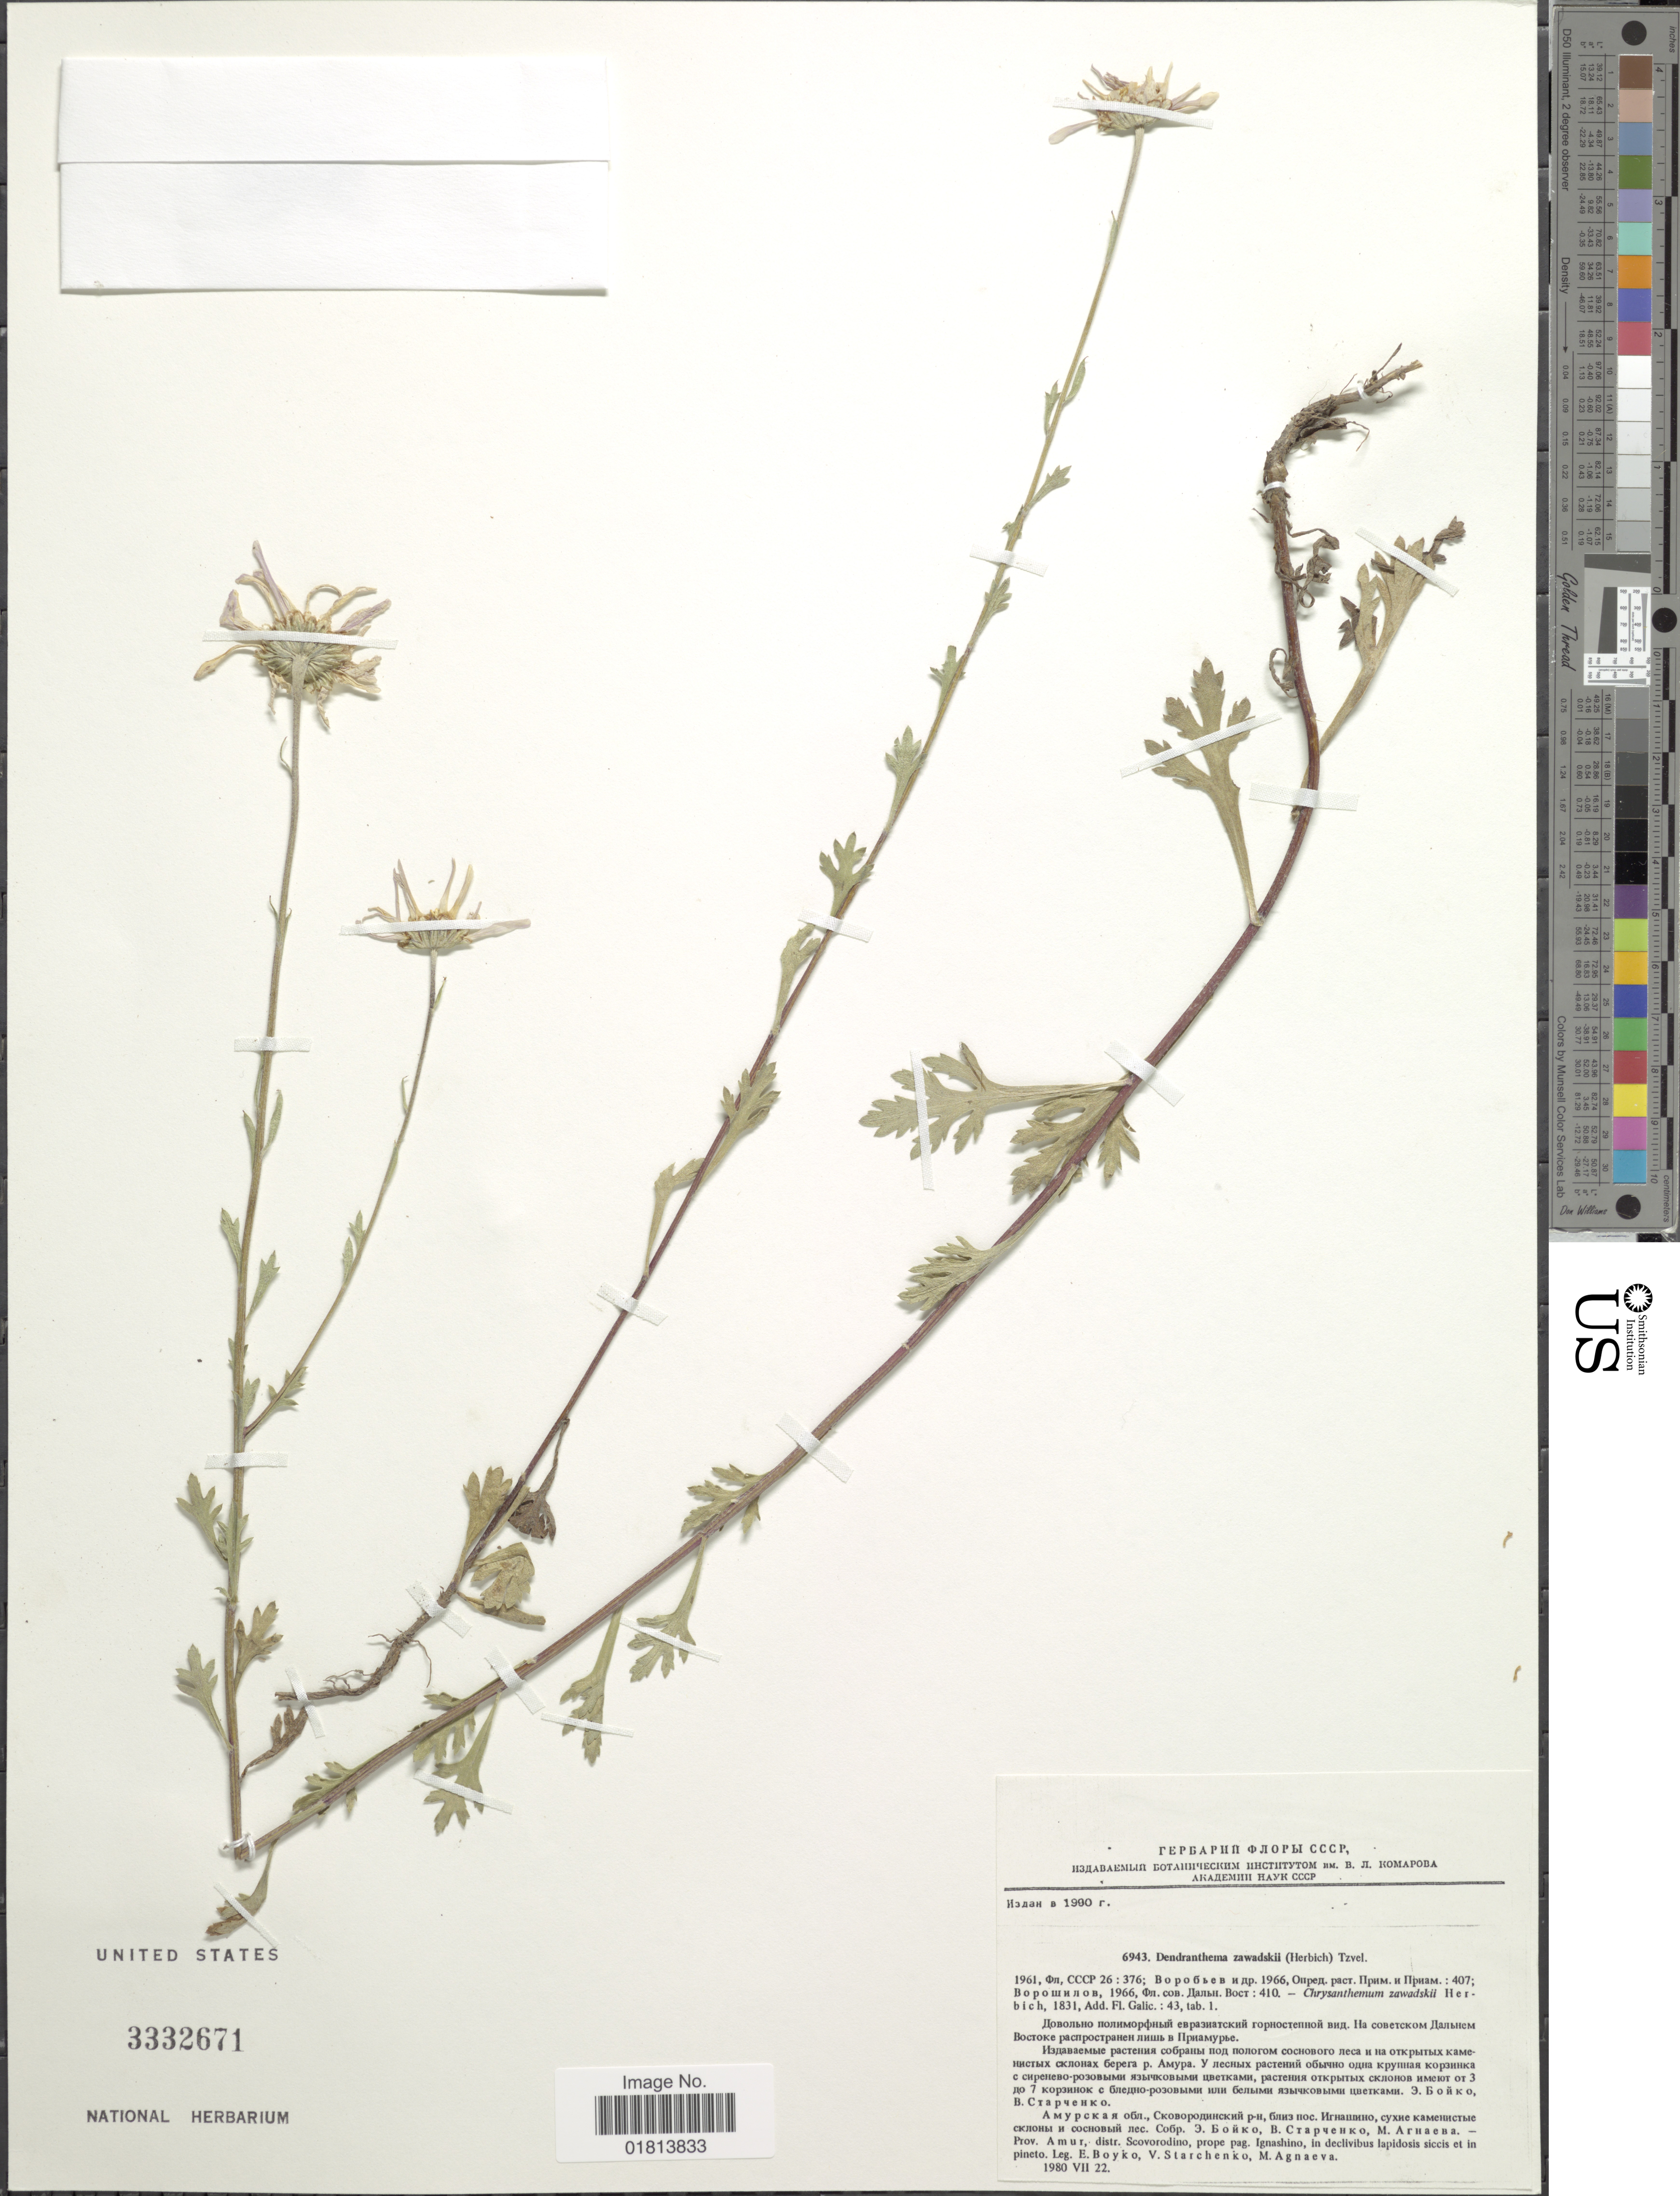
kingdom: Plantae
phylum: Tracheophyta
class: Magnoliopsida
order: Asterales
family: Asteraceae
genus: Dendranthema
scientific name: Dendranthema zawadskii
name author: (Herbich) Tzvelev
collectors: E. Boyko, V. Starchenko & M. Agnaeva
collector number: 6943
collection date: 1980-07-22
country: Russian Federation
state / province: Amur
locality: Prov. Amur, distr. Scovorodino, prope pag. Ignashino, in declivibus lapidosis siccis et in pineto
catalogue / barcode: US 3332671